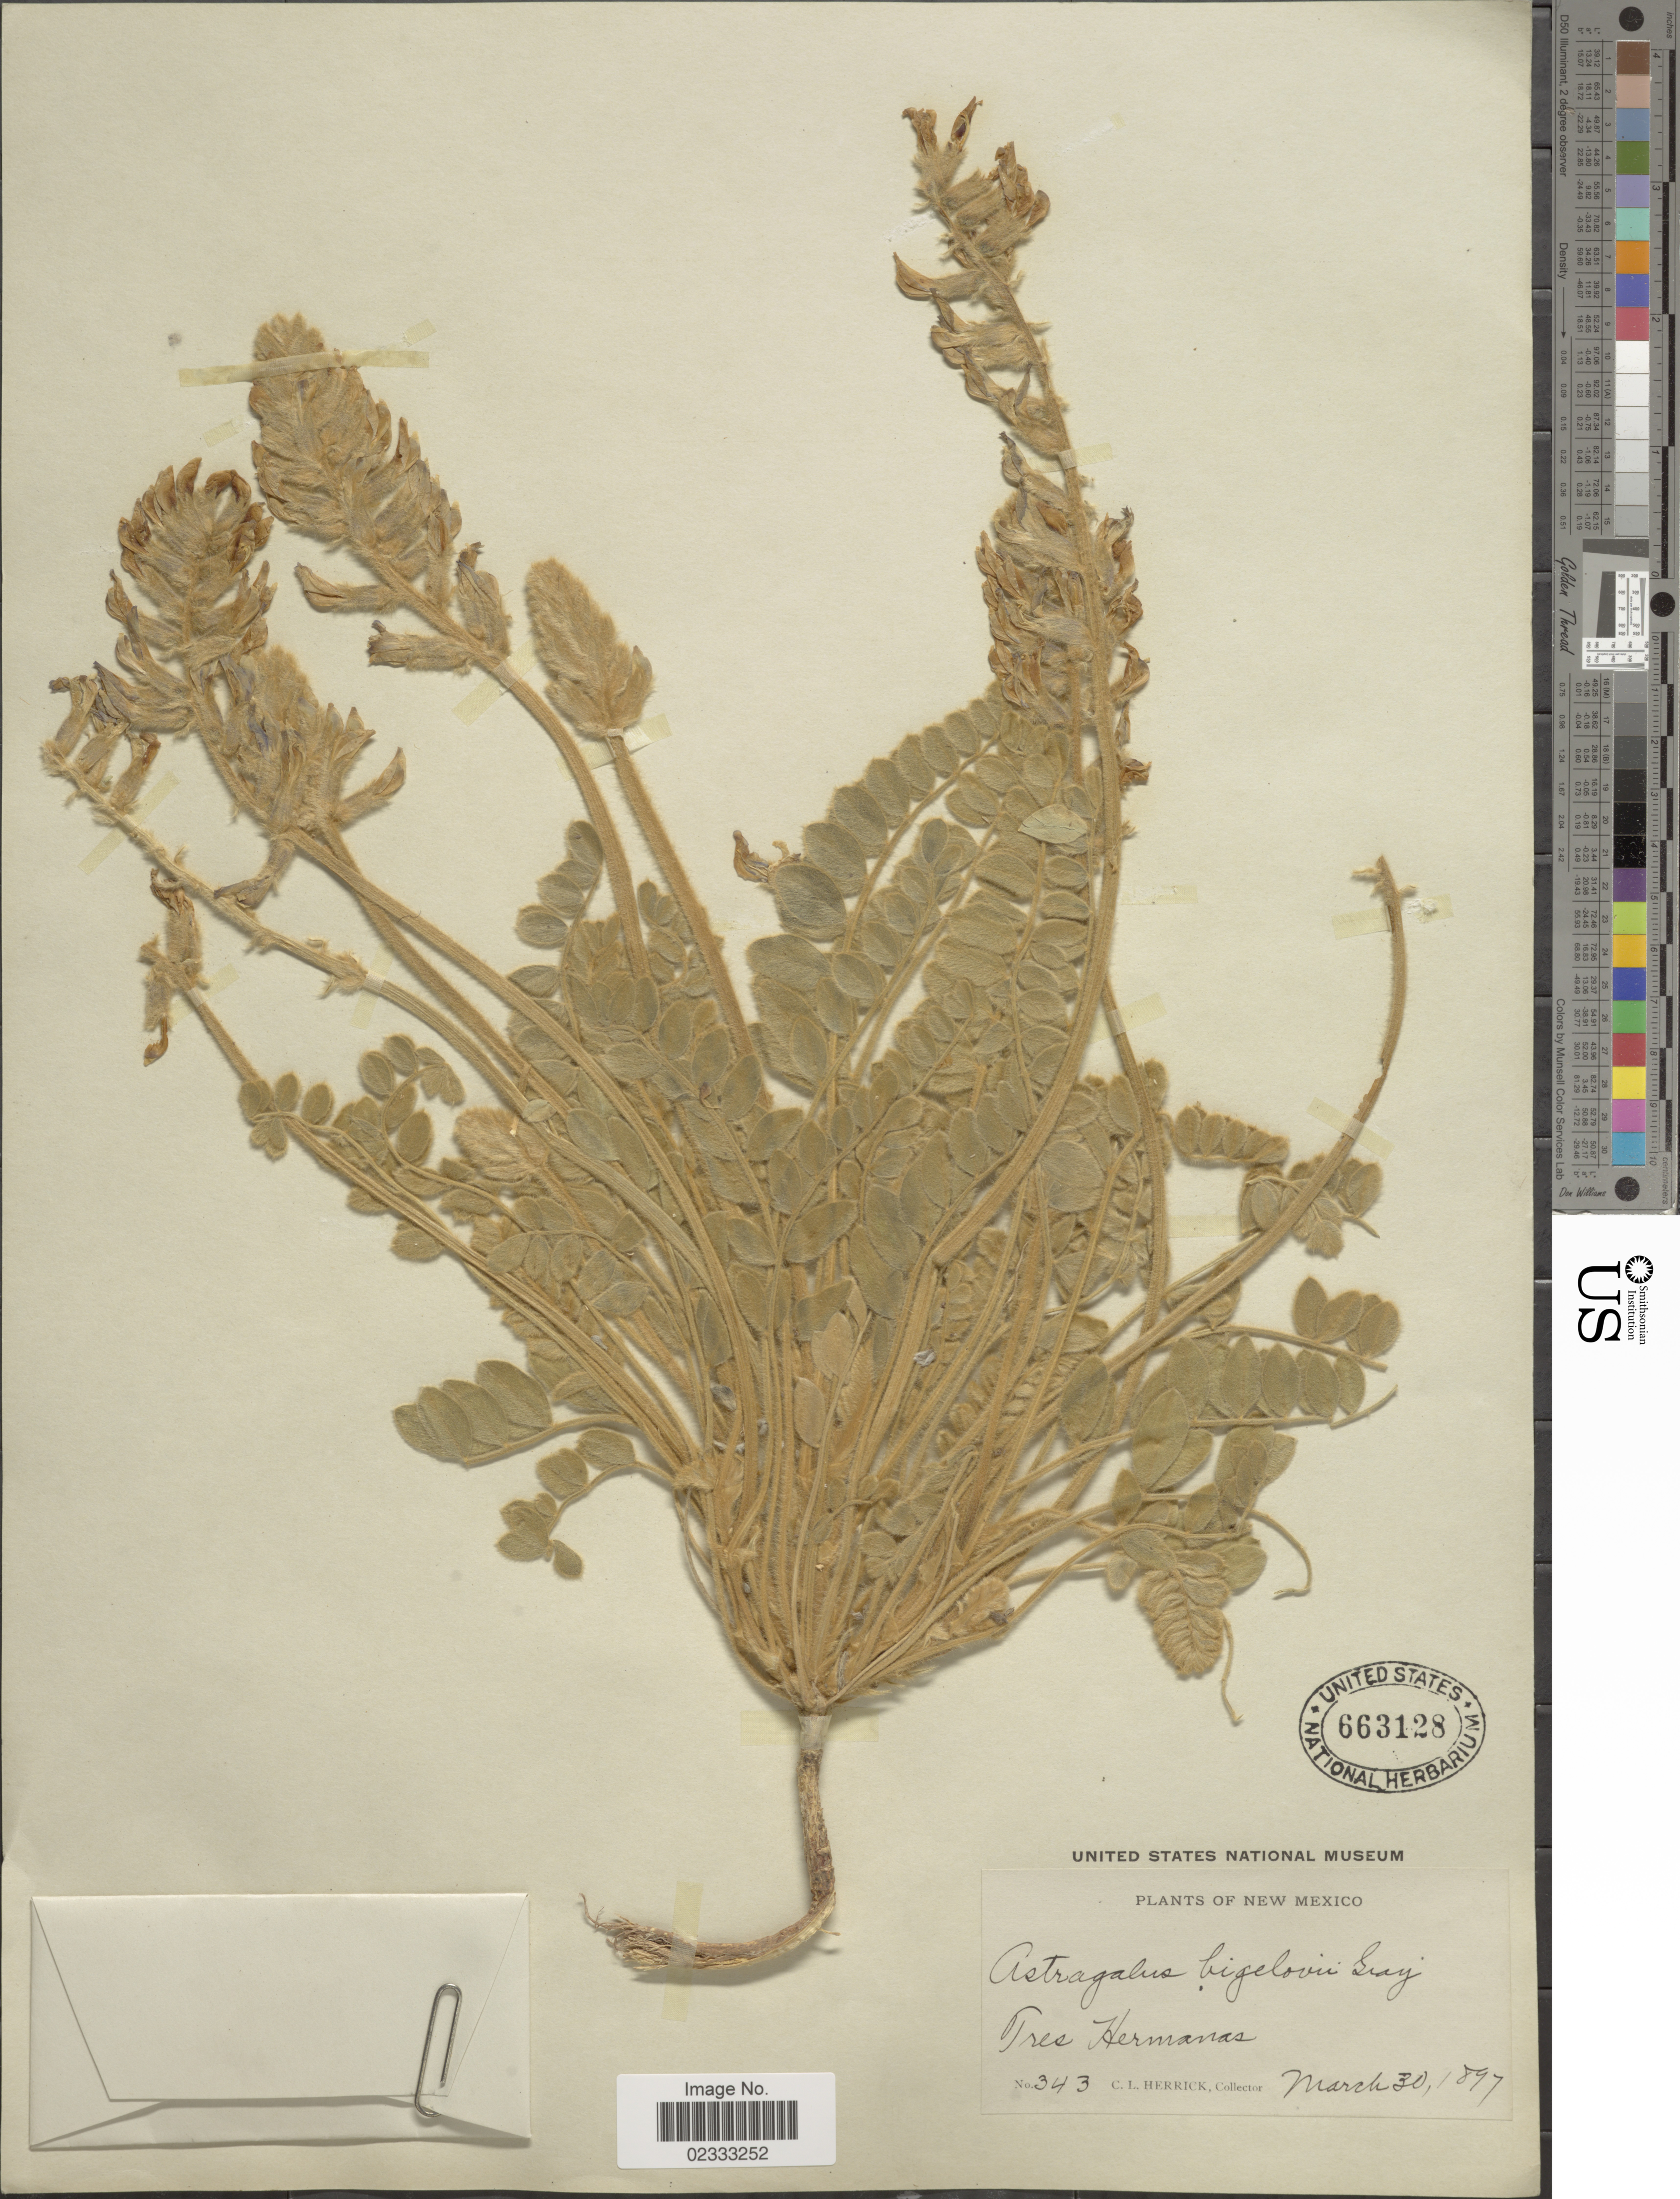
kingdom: Plantae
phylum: Tracheophyta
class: Magnoliopsida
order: Fabales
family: Fabaceae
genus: Astragalus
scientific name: Astragalus mollissimus var. bigelovii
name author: (A. Gray) Barneby ex B.L. Turner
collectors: C. Herrick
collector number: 343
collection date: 1897-03-30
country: United States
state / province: New Mexico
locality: New Mexico, Tres Hermanas.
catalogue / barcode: US 663128